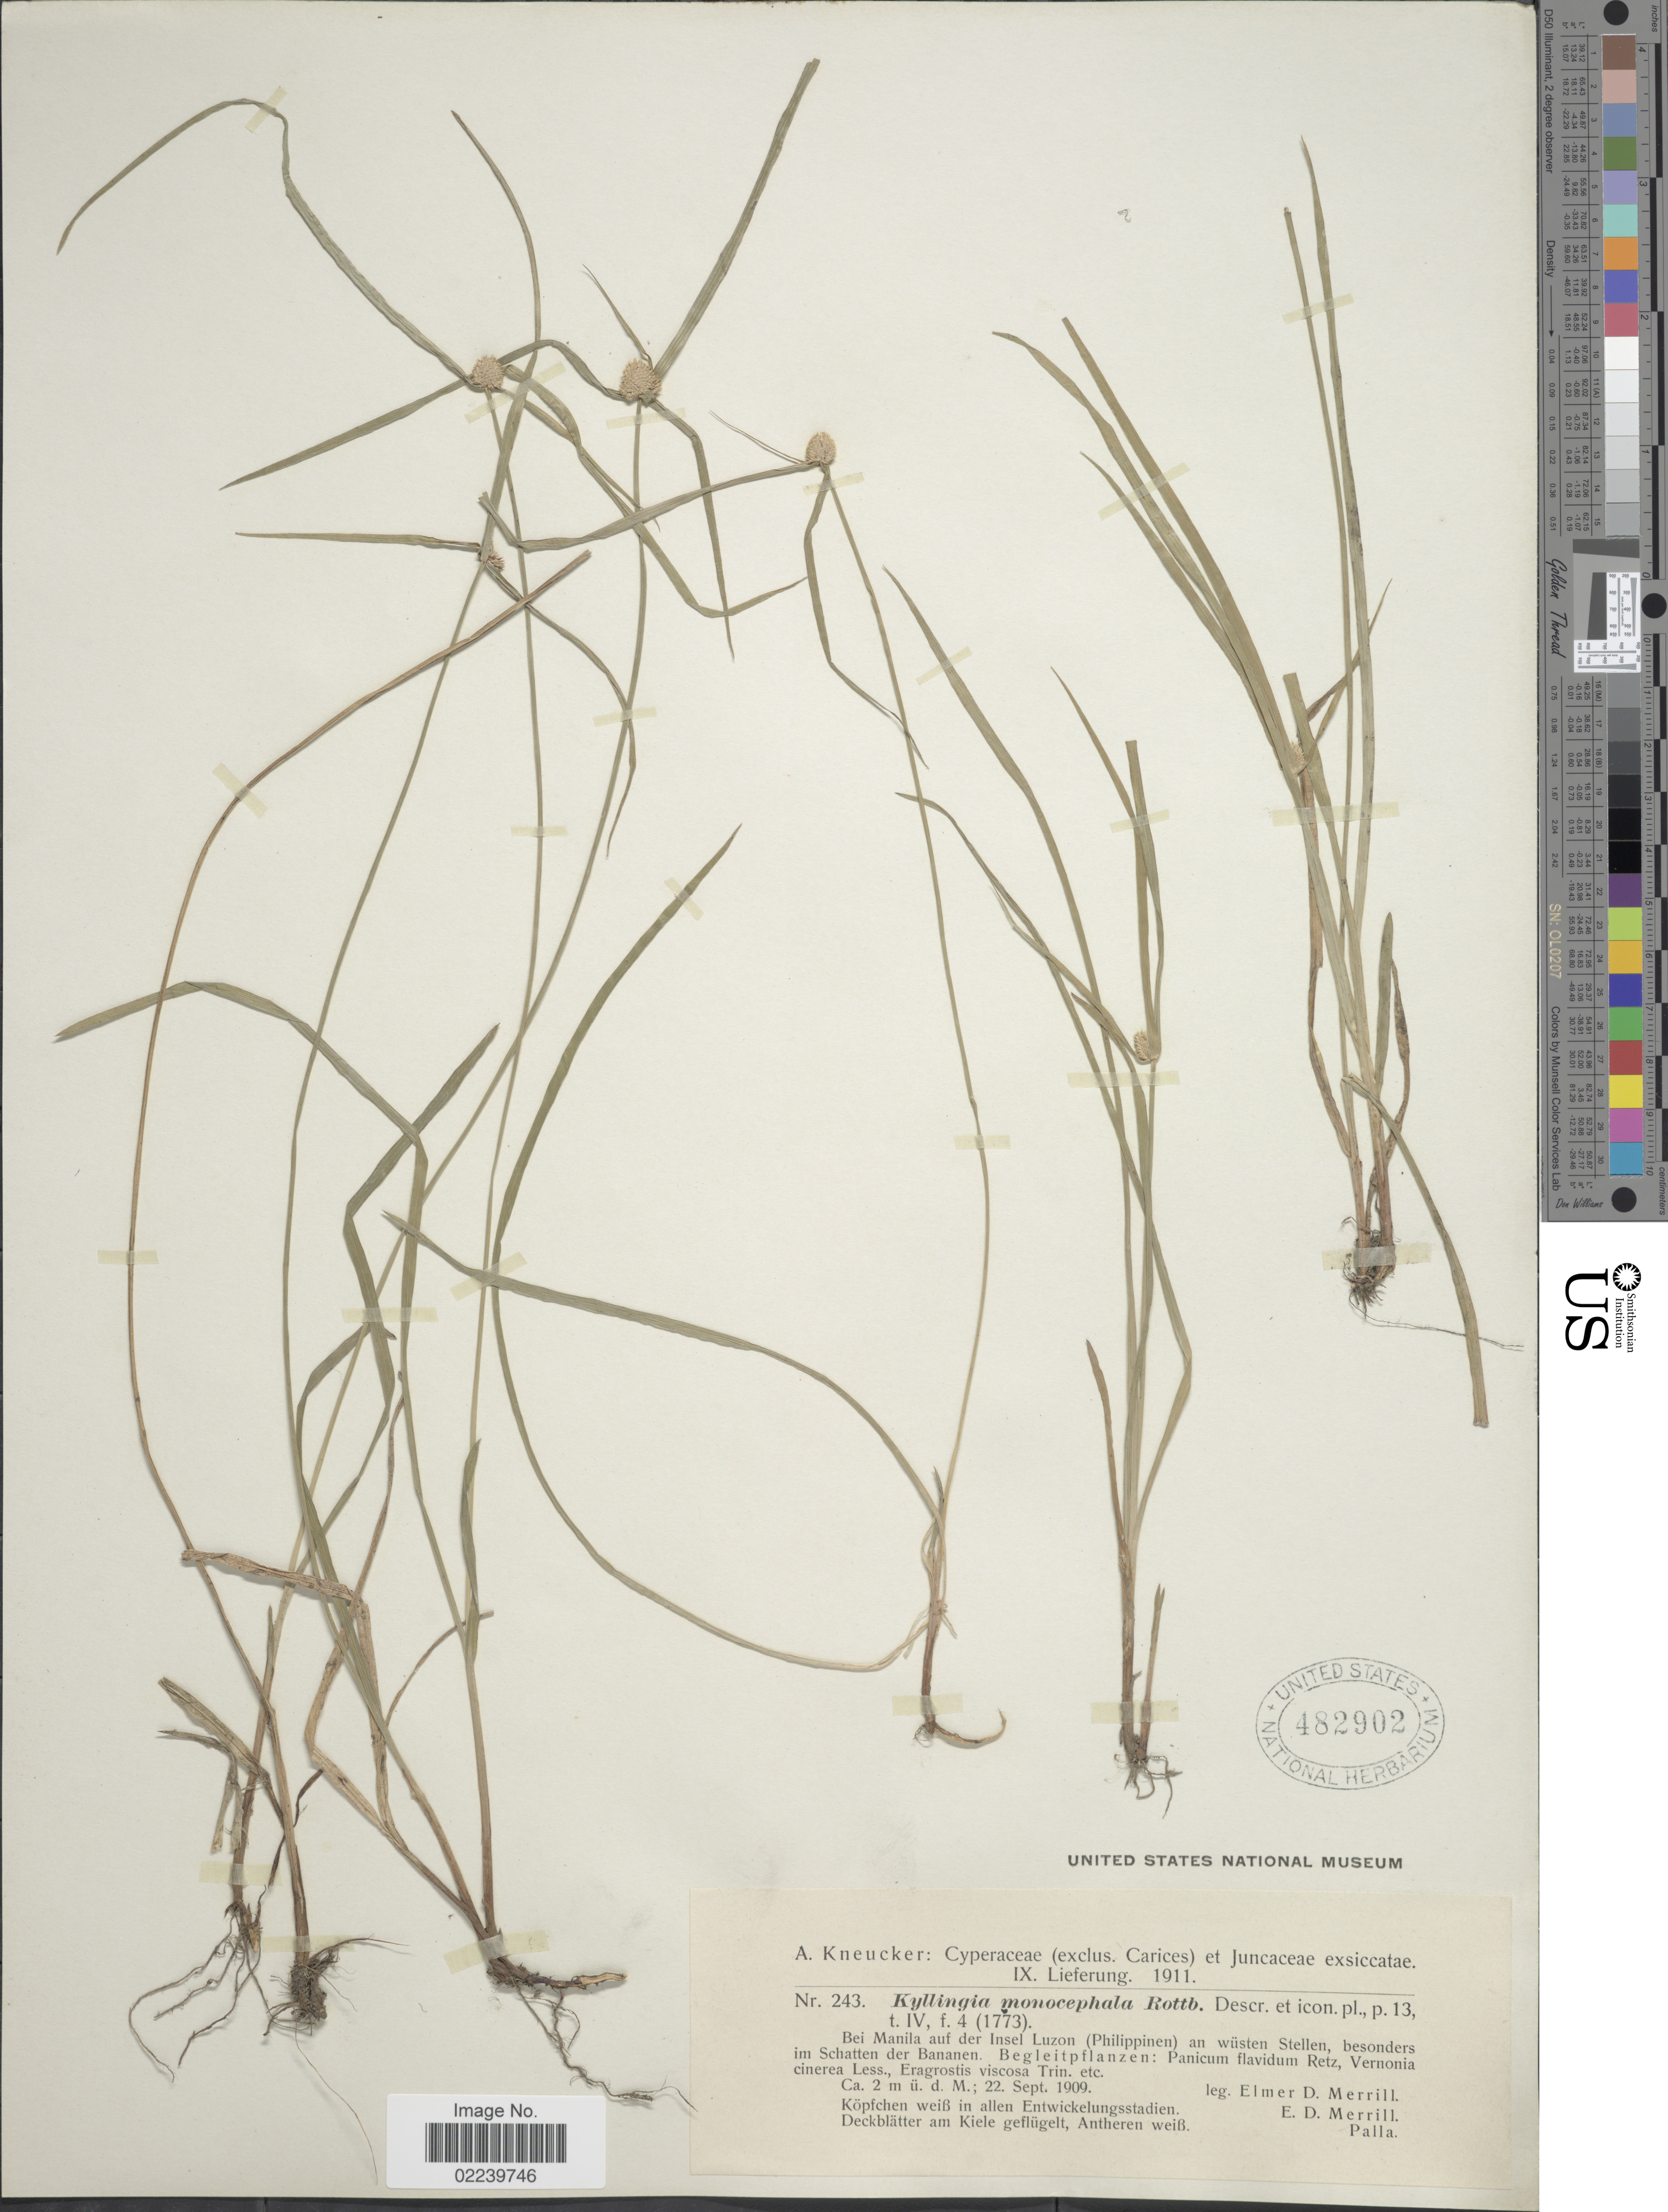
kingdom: Plantae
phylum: Tracheophyta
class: Liliopsida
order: Poales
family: Cyperaceae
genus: Cyperus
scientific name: Cyperus mindorensis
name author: (Steud.) Huygh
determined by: Strong, M. T., (US), Smithsonian Institution - National Museum of Natural History (UNITED STATES)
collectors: E. D. Merrill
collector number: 243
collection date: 1909-09-22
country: Philippines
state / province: National Capital Region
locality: Bei Manila auf der Insel Luzon (Philippinen) an wusten Stellen, besonders im Schatten der Bananen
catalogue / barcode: US 482902